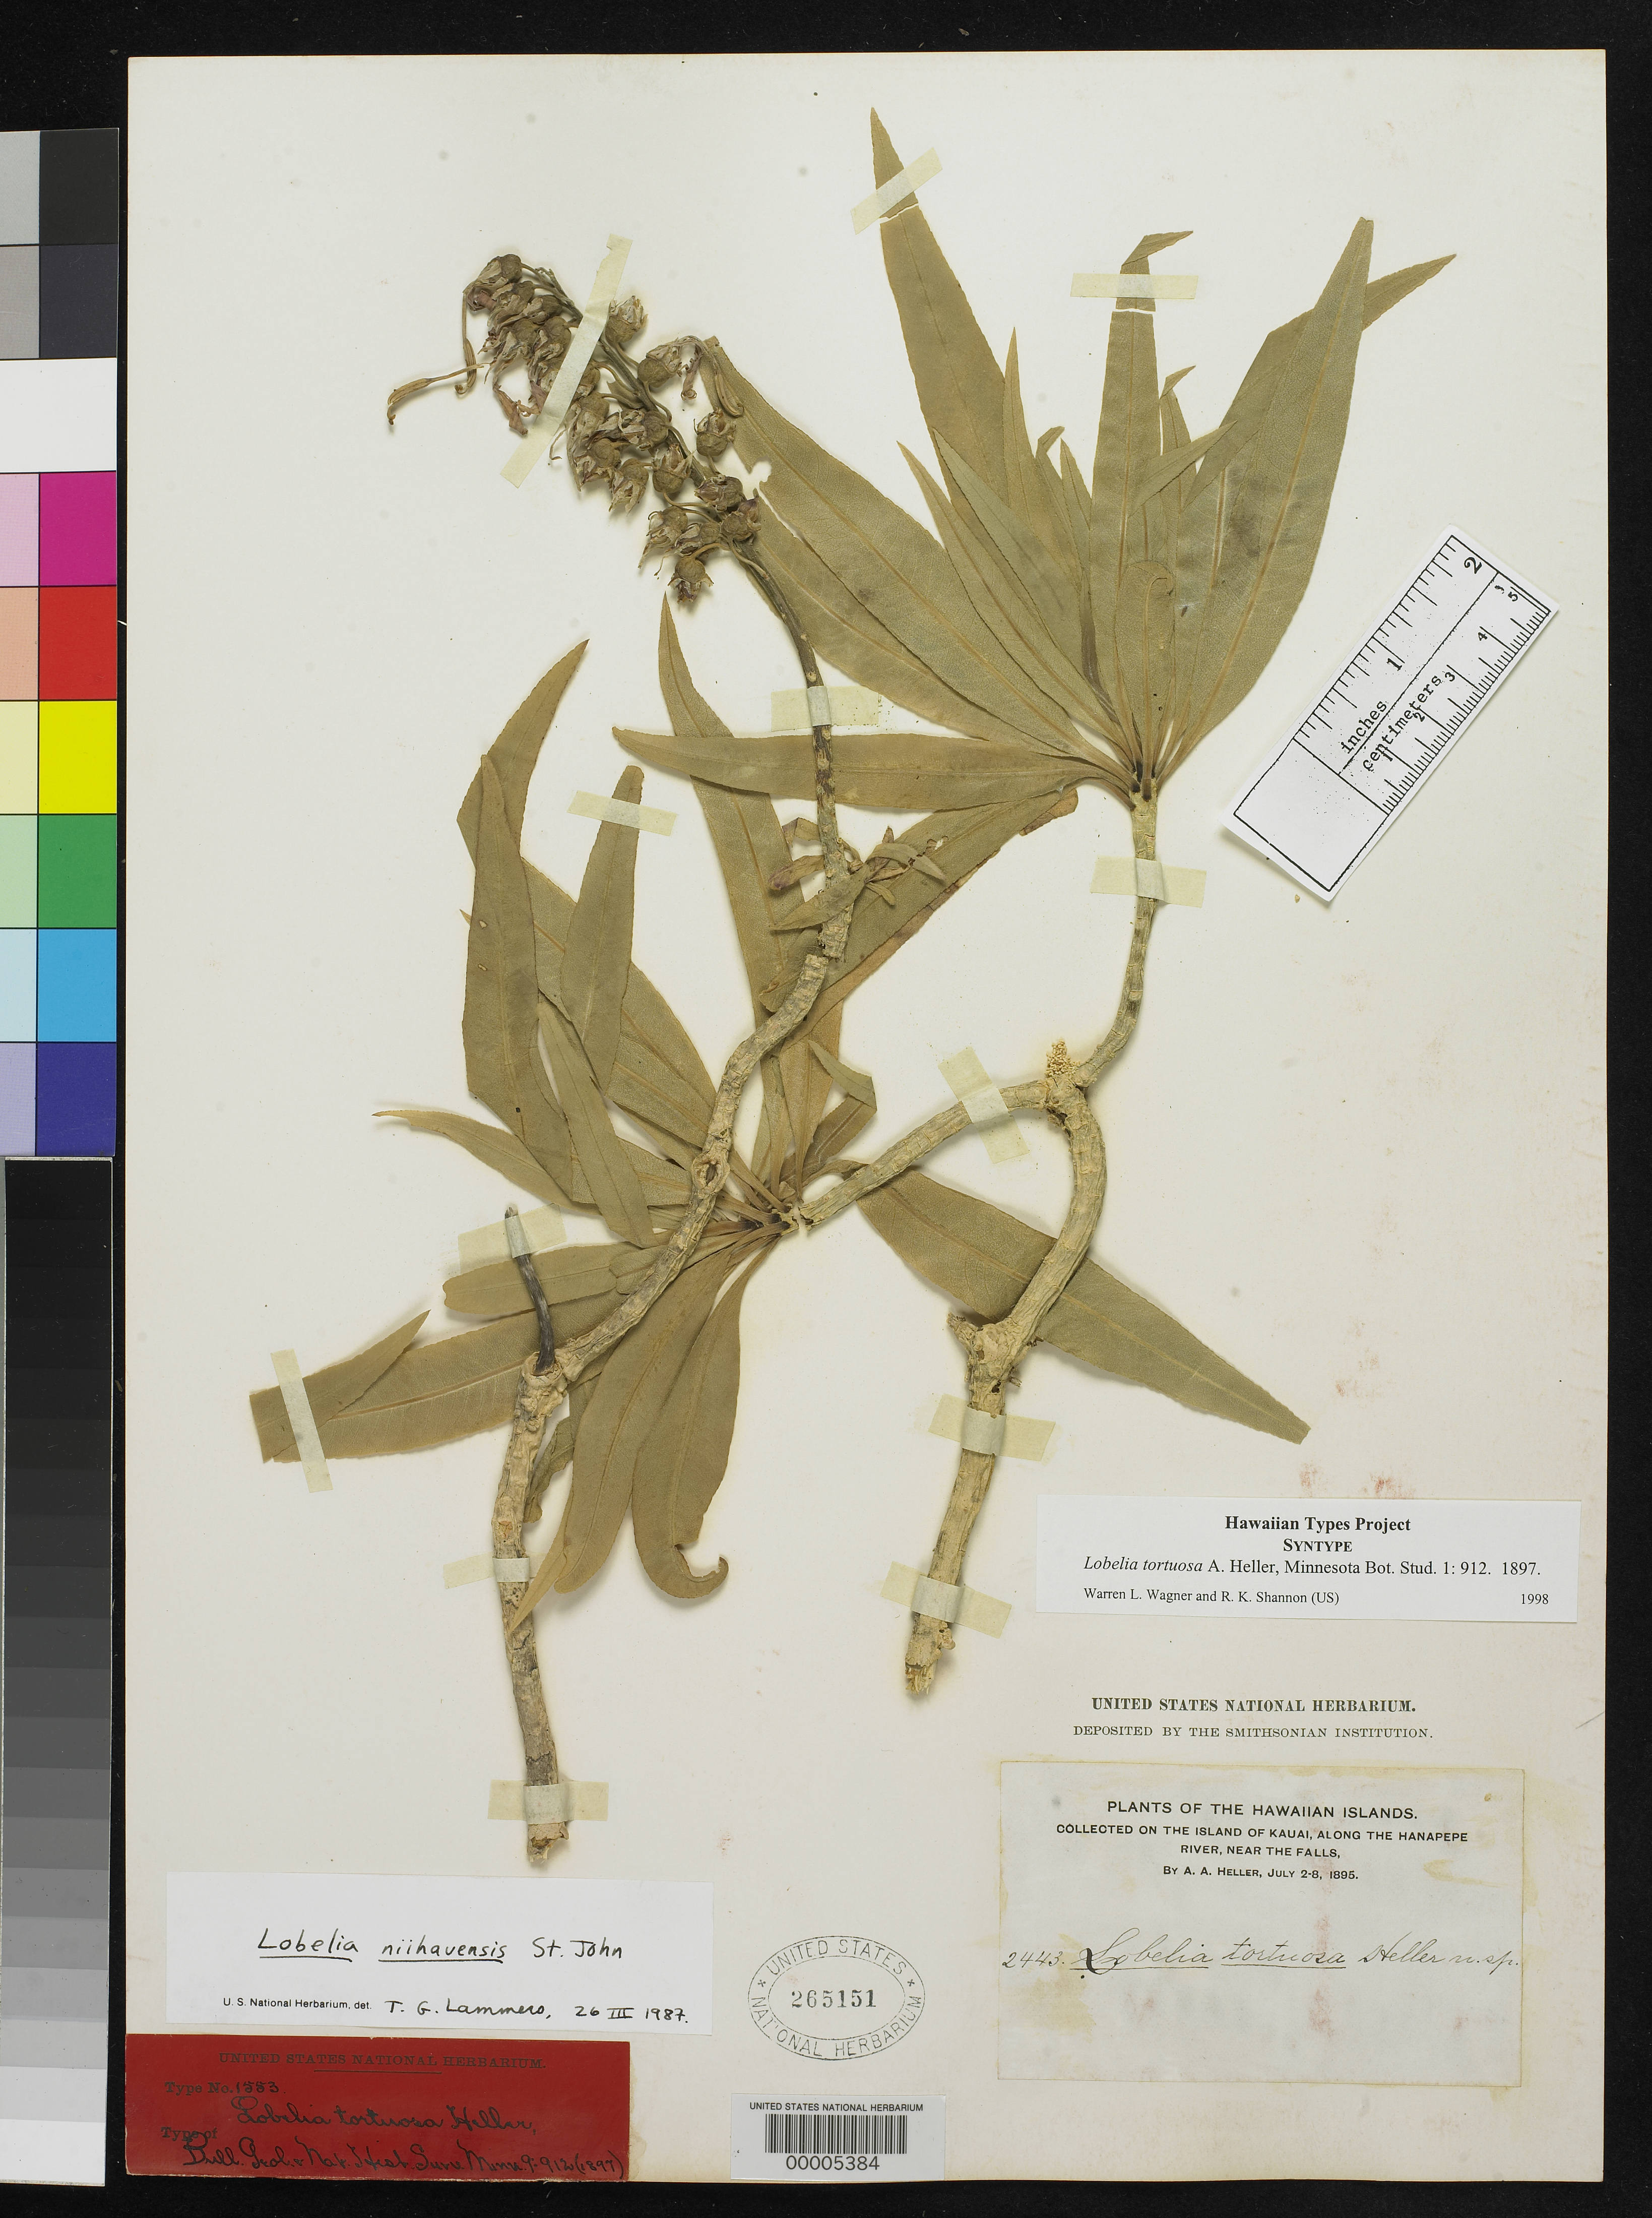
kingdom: Plantae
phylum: Tracheophyta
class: Magnoliopsida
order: Asterales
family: Campanulaceae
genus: Lobelia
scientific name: Lobelia tortuosa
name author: A. Heller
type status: Isotype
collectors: A. A. Heller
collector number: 2443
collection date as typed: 02 Jul 1895 to 08 Jul 1895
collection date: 1895-07-02/1895-07-08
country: United States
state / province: Hawaii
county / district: Kauai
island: Kaua'i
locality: Hanapepe River.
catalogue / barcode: US 265151